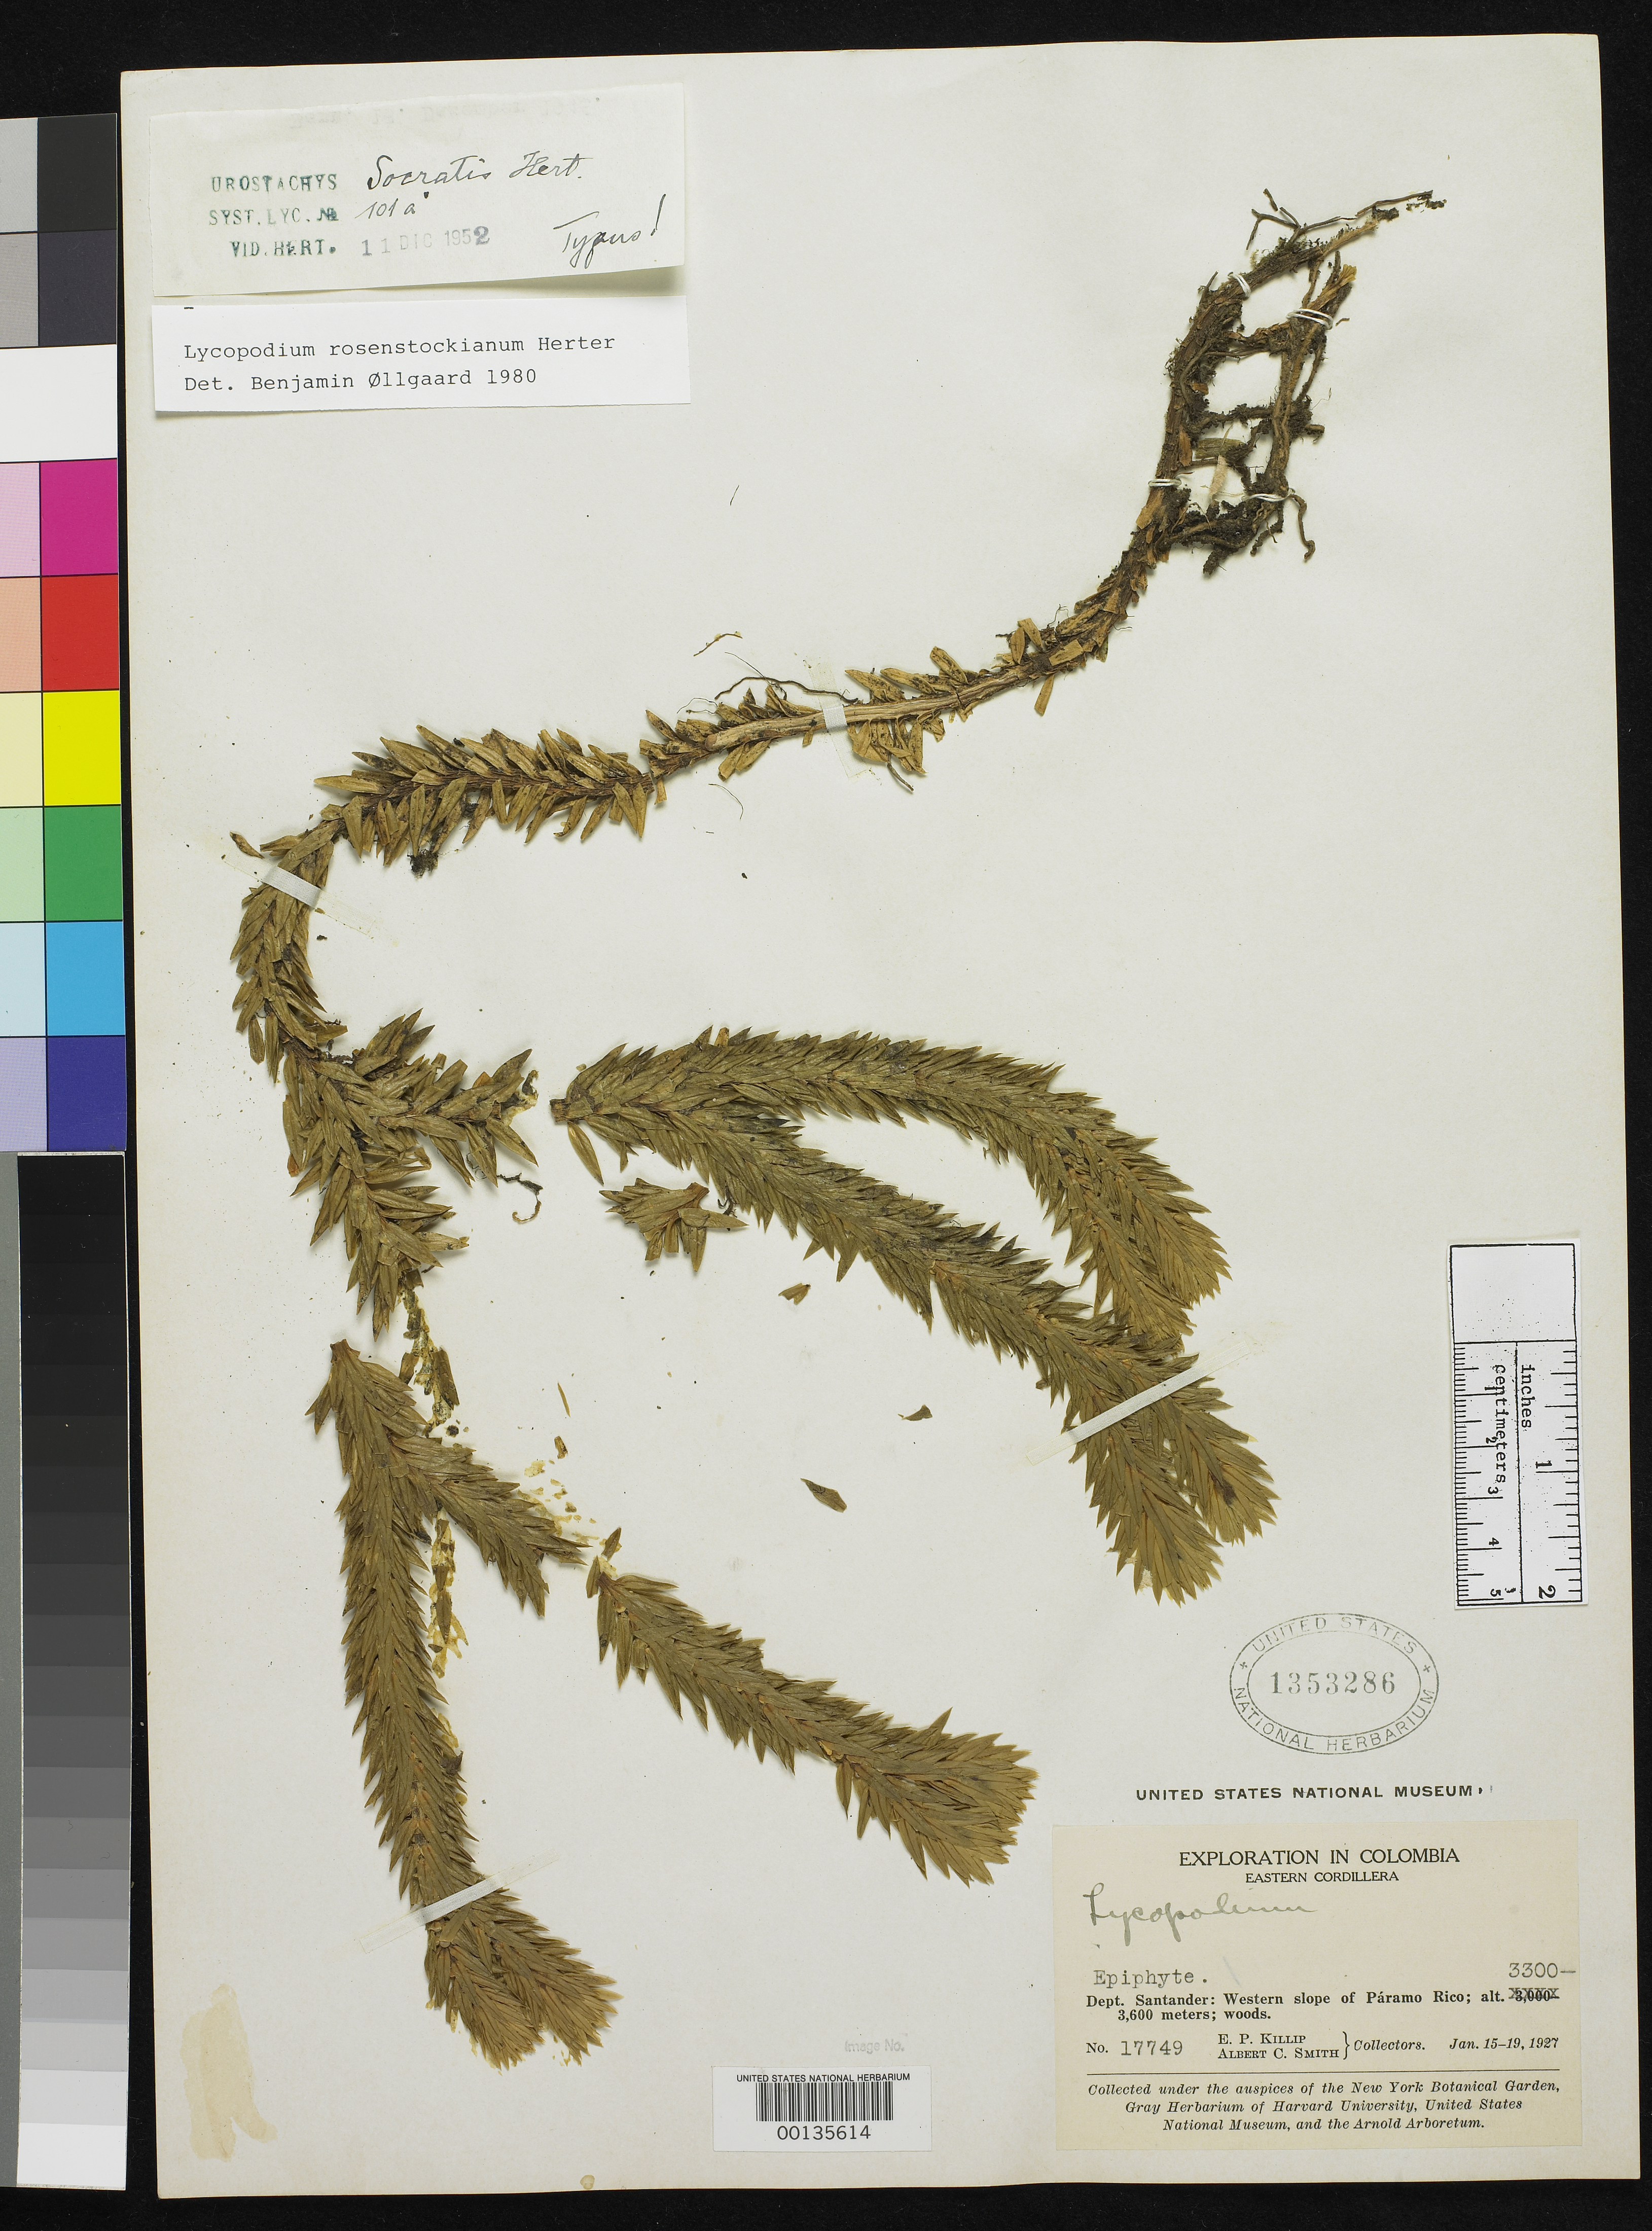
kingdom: Plantae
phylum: Tracheophyta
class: Lycopodiopsida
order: Lycopodiales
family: Lycopodiaceae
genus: Urostachys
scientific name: Urostachys socratis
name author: Herter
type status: Holotype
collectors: E. P. Killip & A. C. Smith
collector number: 17749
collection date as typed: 15 Jan 1927 to 19 Jun 1927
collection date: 1927-01-15/1927-06-19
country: Colombia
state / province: Santander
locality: W slopes of Paramo Rico.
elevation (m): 3300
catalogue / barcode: US 1353286